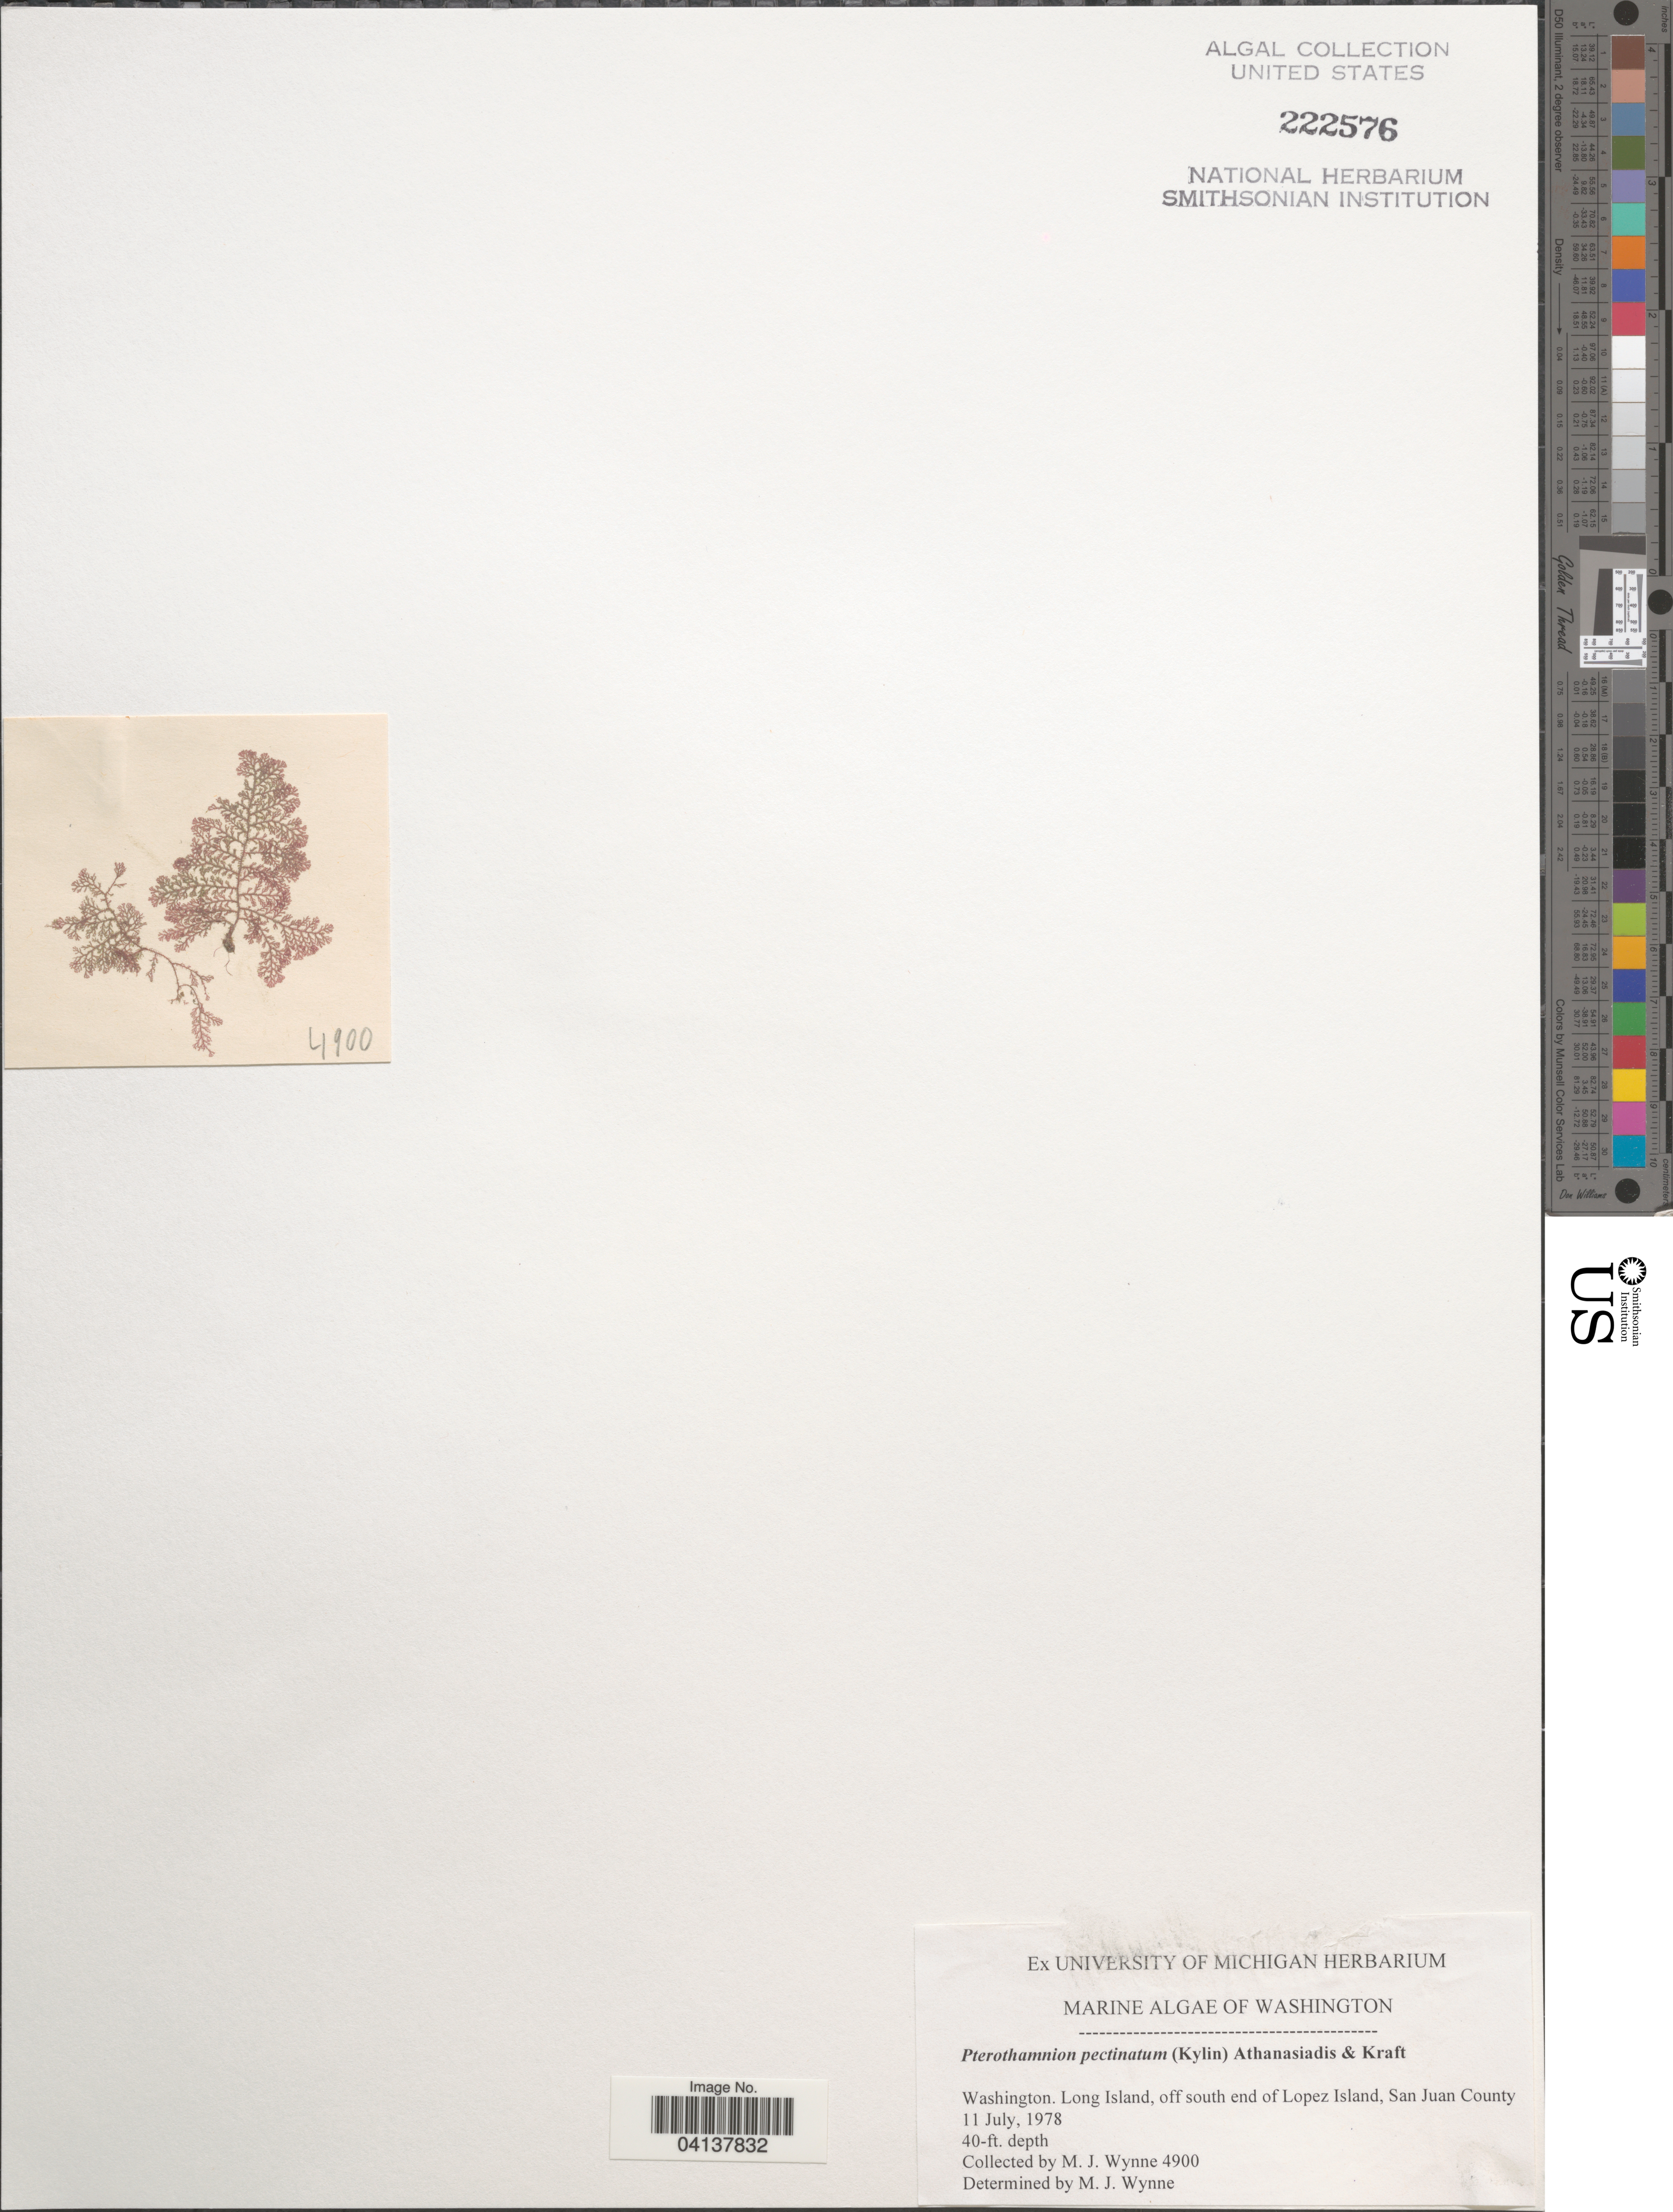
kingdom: Plantae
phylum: Rhodophyta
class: Florideophyceae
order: Ceramiales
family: Ceramiaceae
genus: Pterothamnion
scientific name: Pterothamnion pectinatum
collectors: M.J. Wynne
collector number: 4900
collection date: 1978-07-11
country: United States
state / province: Washington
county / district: San Juan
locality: Long Island, off south end of Lopez Island, San Juan County.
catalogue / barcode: US 222576